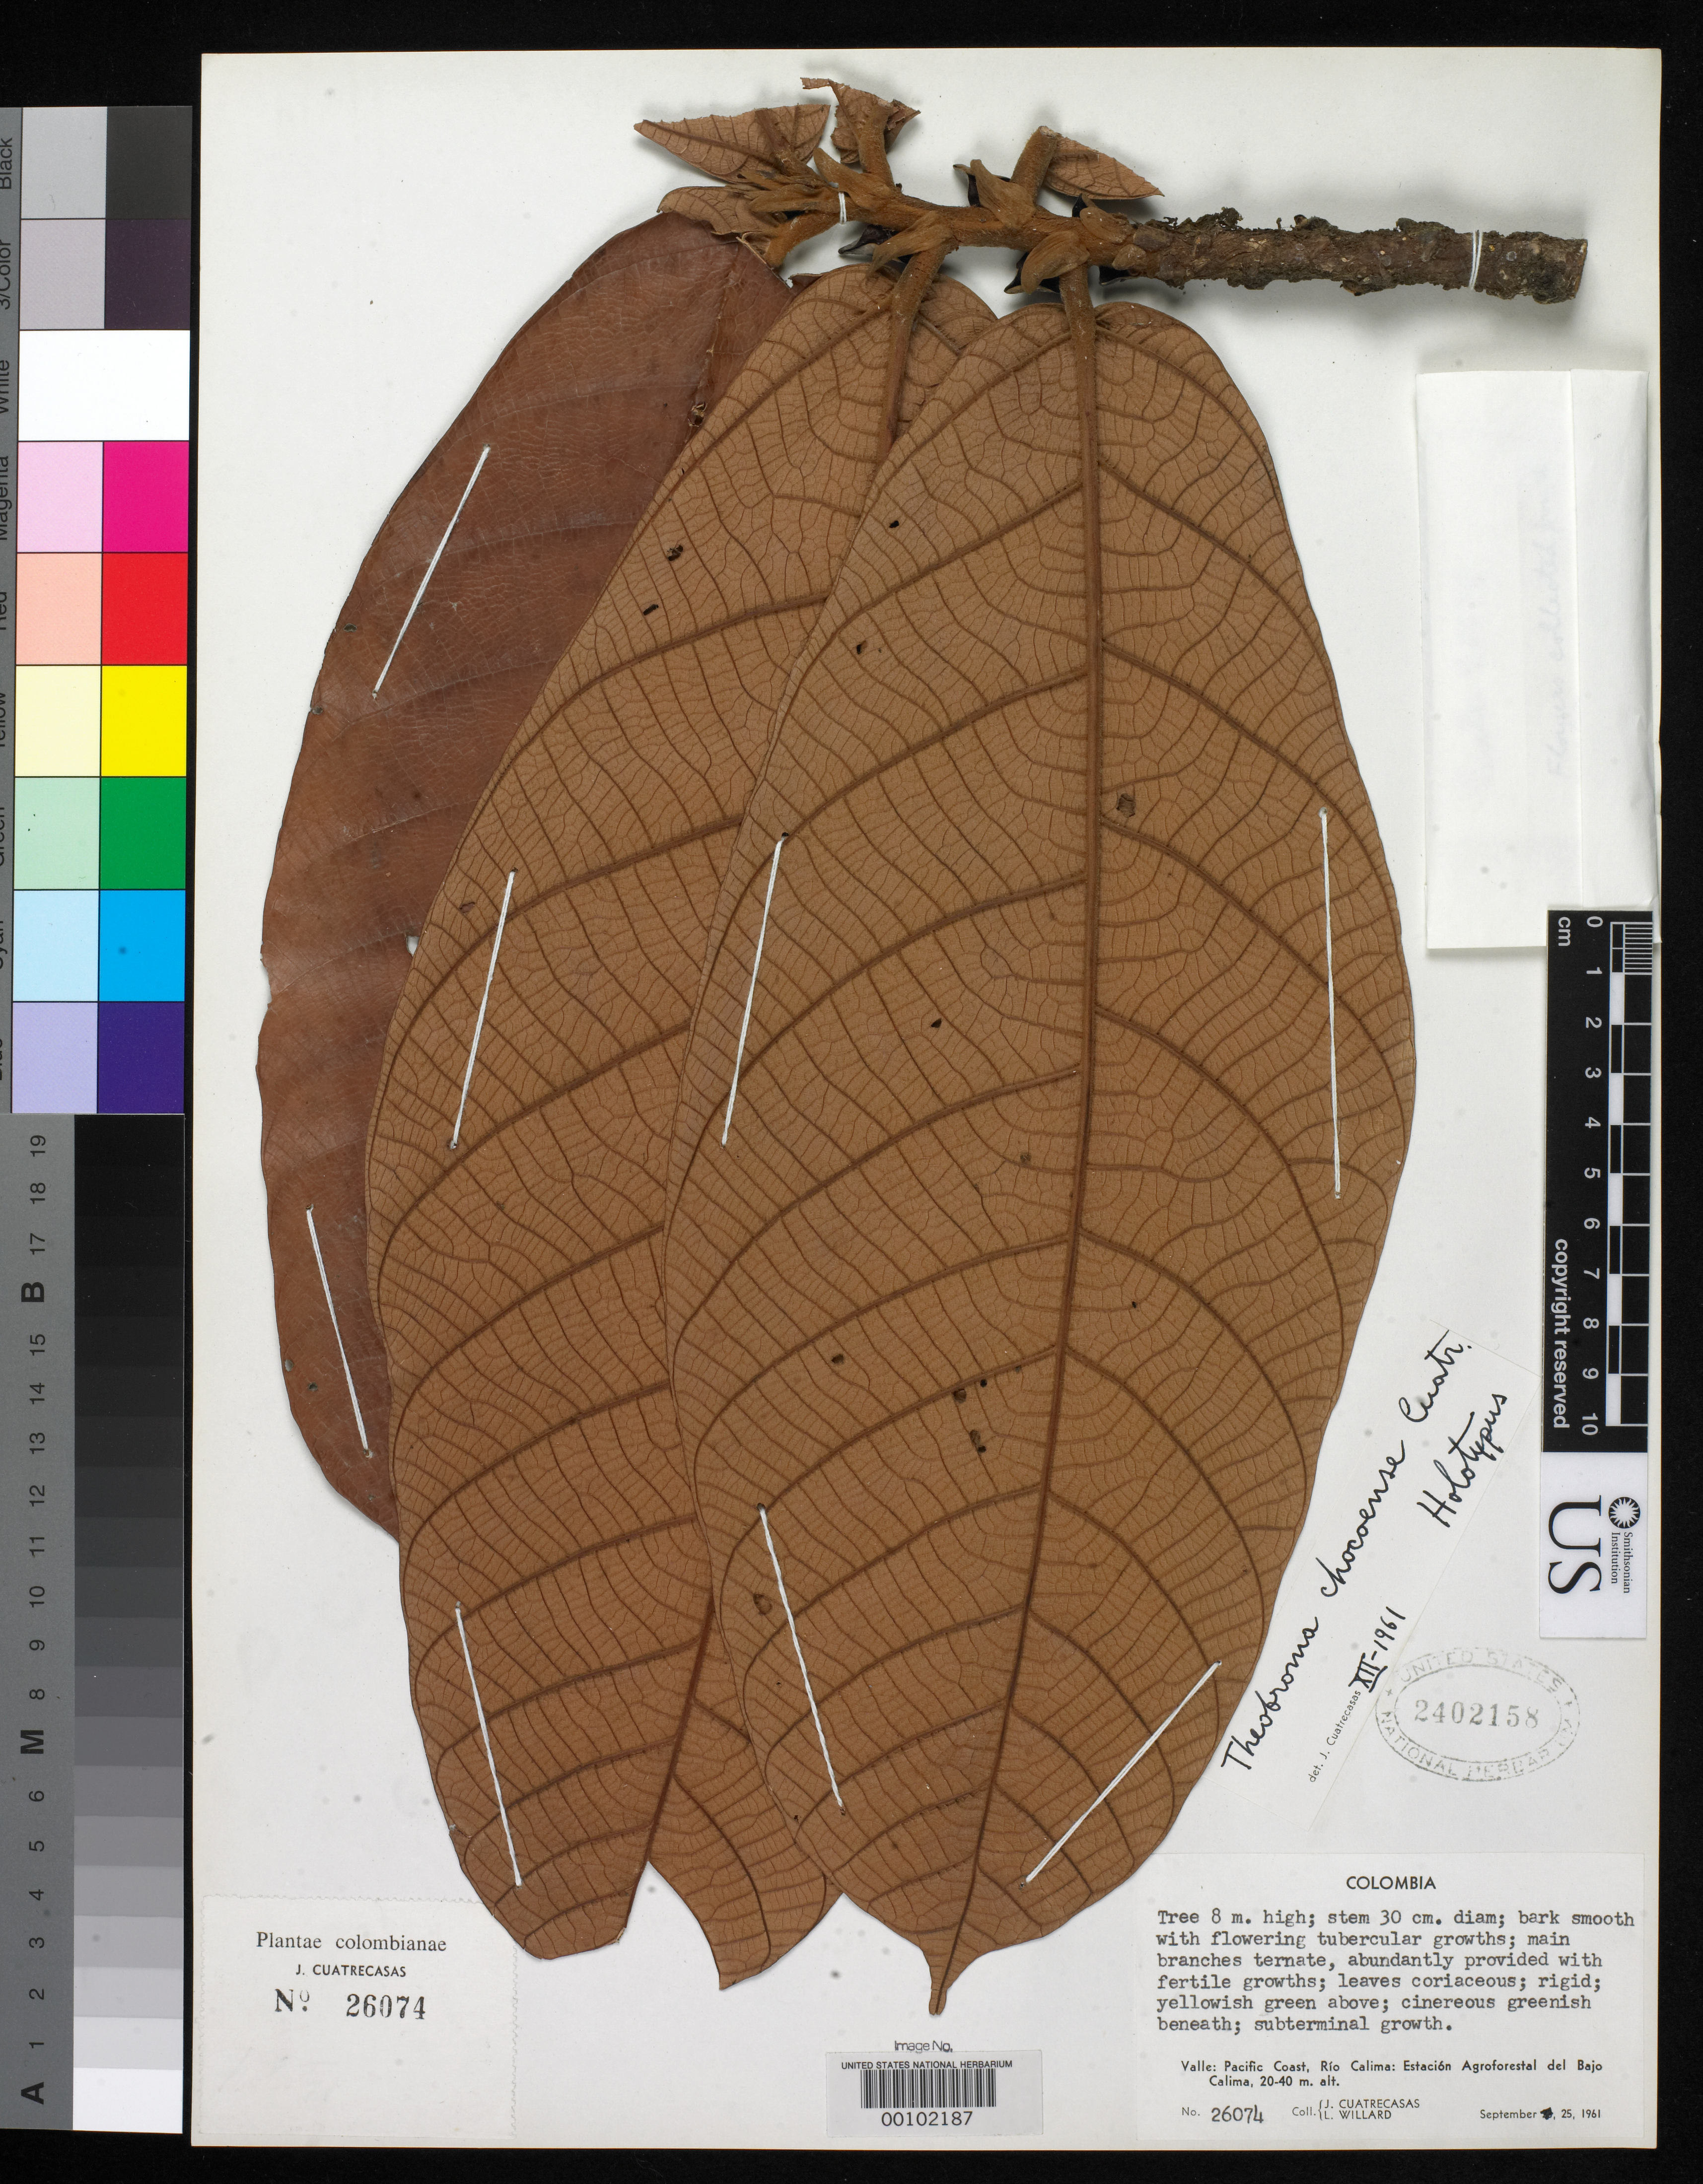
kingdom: Plantae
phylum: Tracheophyta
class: Magnoliopsida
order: Malvales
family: Malvaceae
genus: Theobroma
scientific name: Theobroma chocoense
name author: Cuatrec.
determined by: Cuatrecasas, J.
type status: Holotype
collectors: J. Cuatrecasas & L. Willard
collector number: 26074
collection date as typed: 25 Sep 1961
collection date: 1961-09-25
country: Colombia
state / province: Valle del Cauca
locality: Pacific Coast, Rio Calima, Estacion Agroforestal del Bajo Calima.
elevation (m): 20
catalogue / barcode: US 2402158